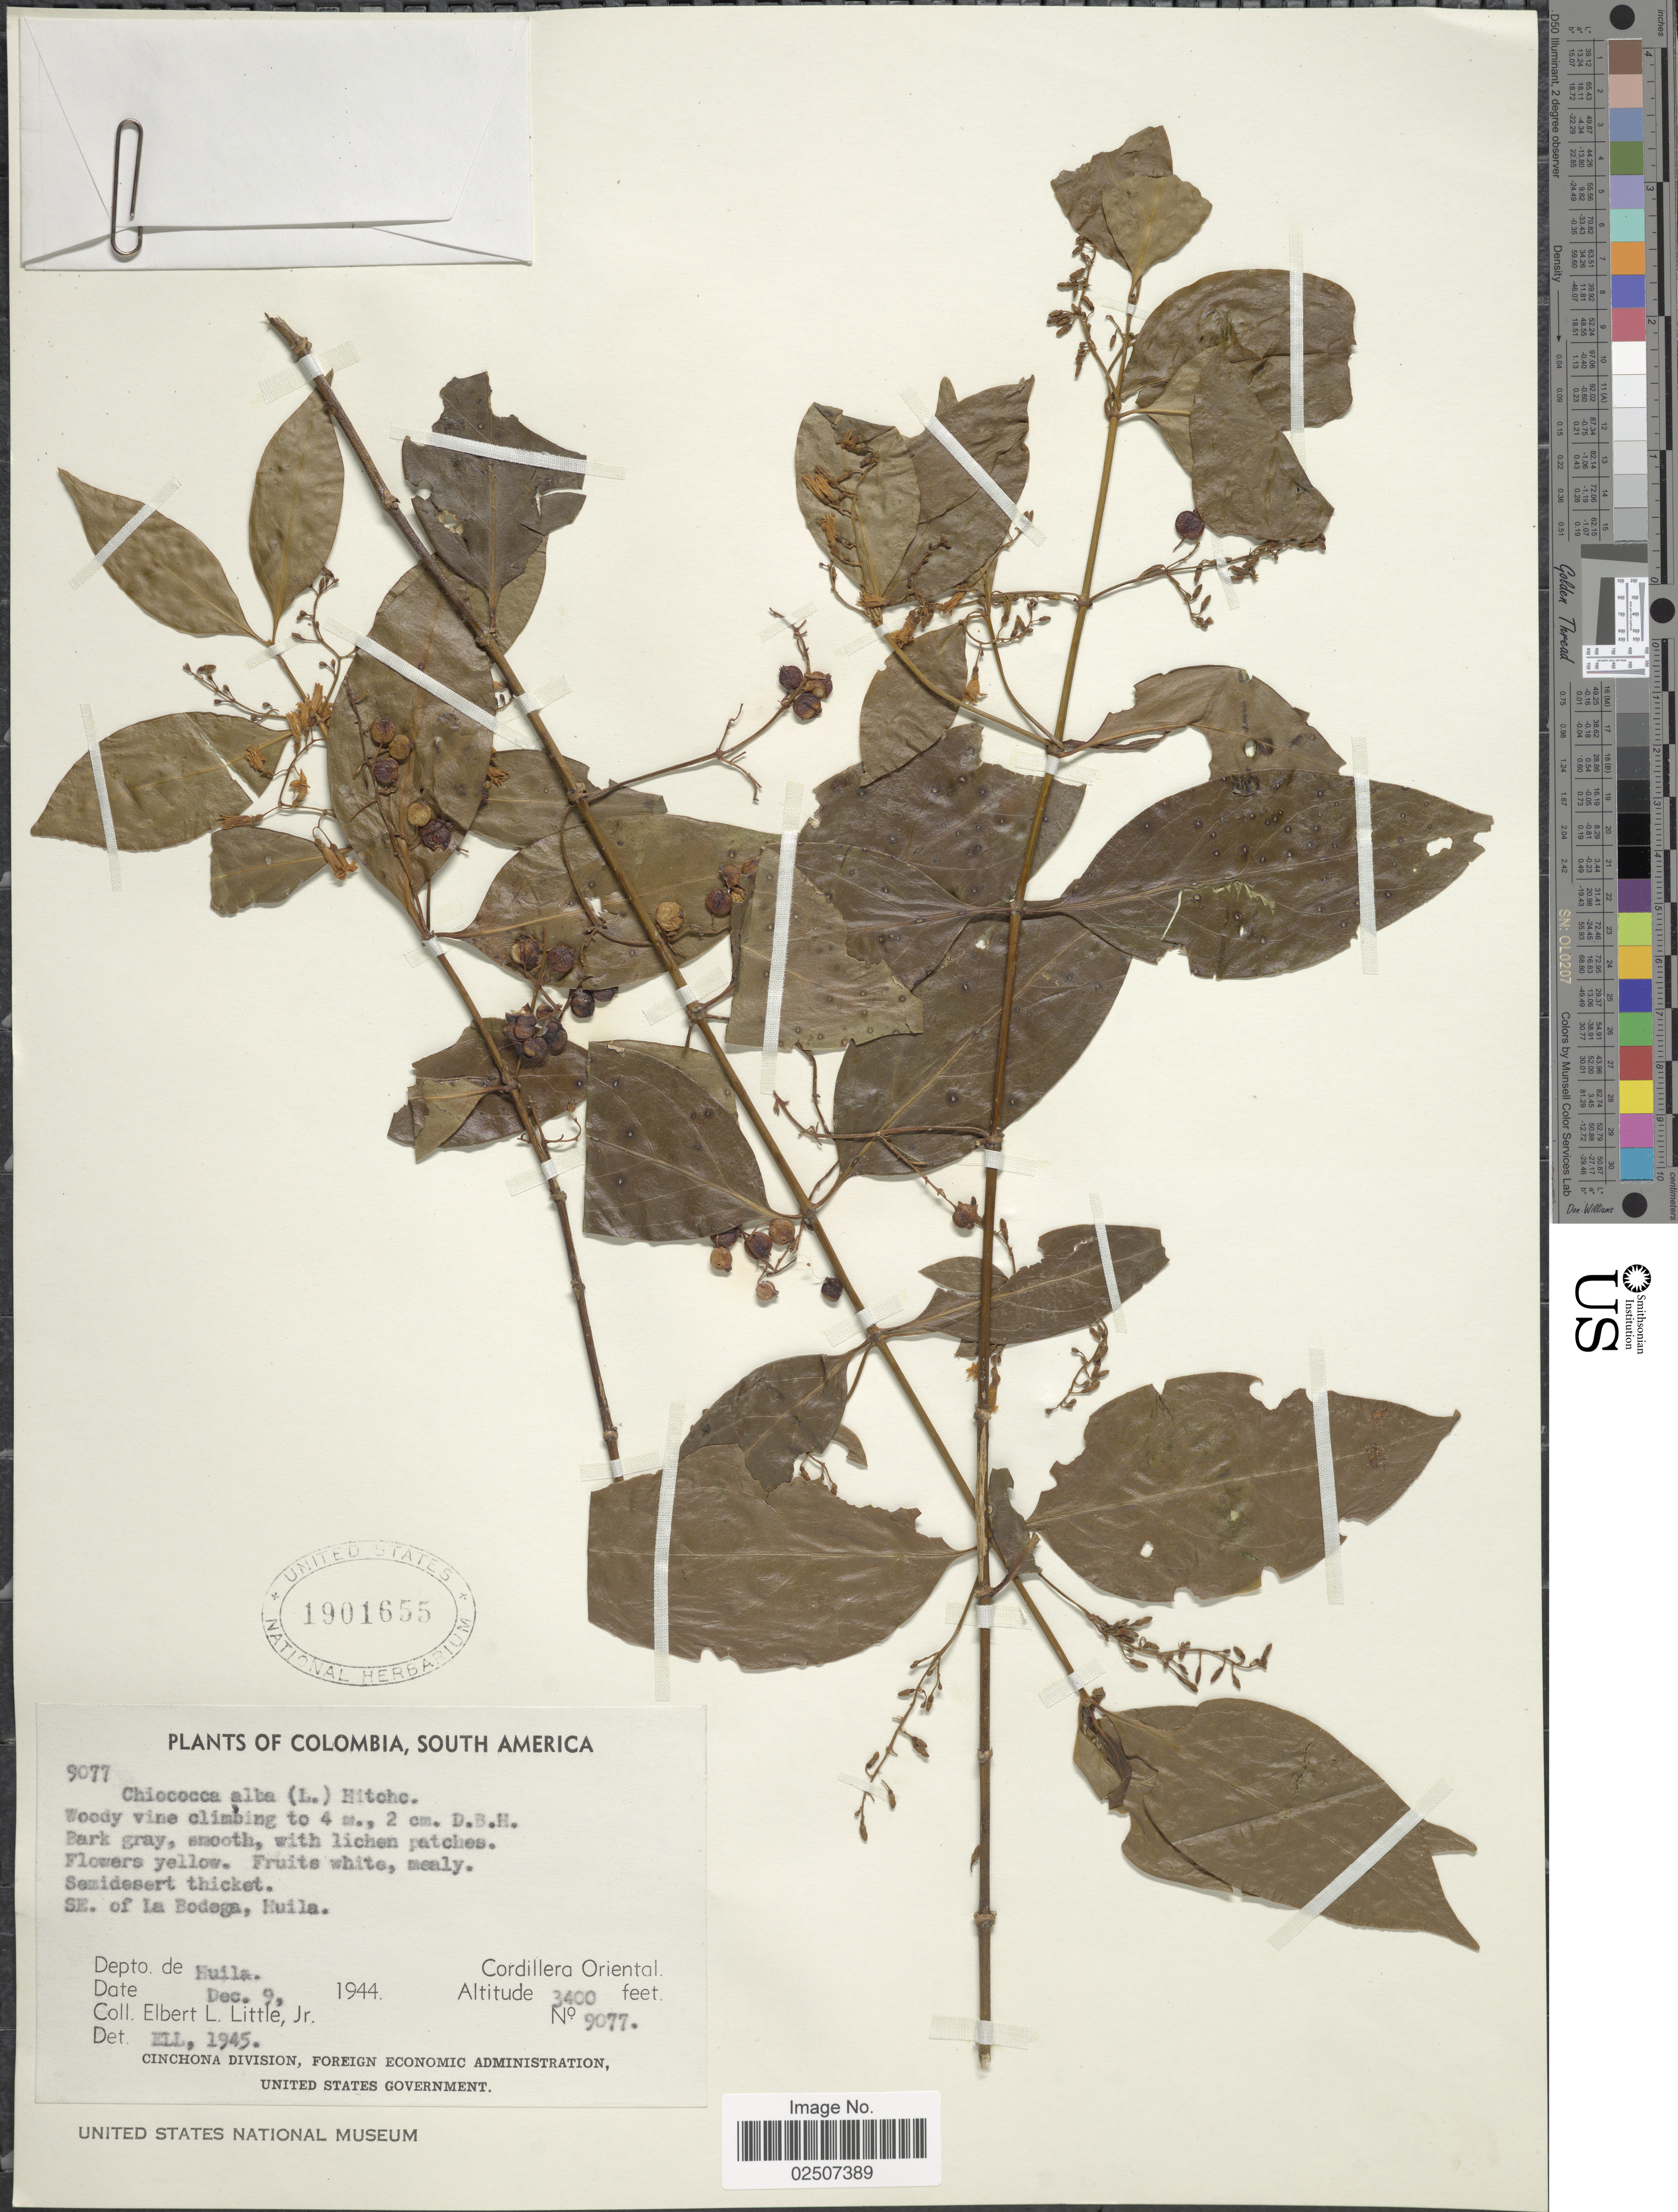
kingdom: Plantae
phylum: Tracheophyta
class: Magnoliopsida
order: Gentianales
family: Rubiaceae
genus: Chiococca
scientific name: Chiococca alba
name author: (L.) Hitchc.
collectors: E. L. Little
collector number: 9077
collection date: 1944-12-09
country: Colombia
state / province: Huila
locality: SE. of La Bodega, Depto. de Huila, Cordillera Oriental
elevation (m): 1036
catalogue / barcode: US 1901655